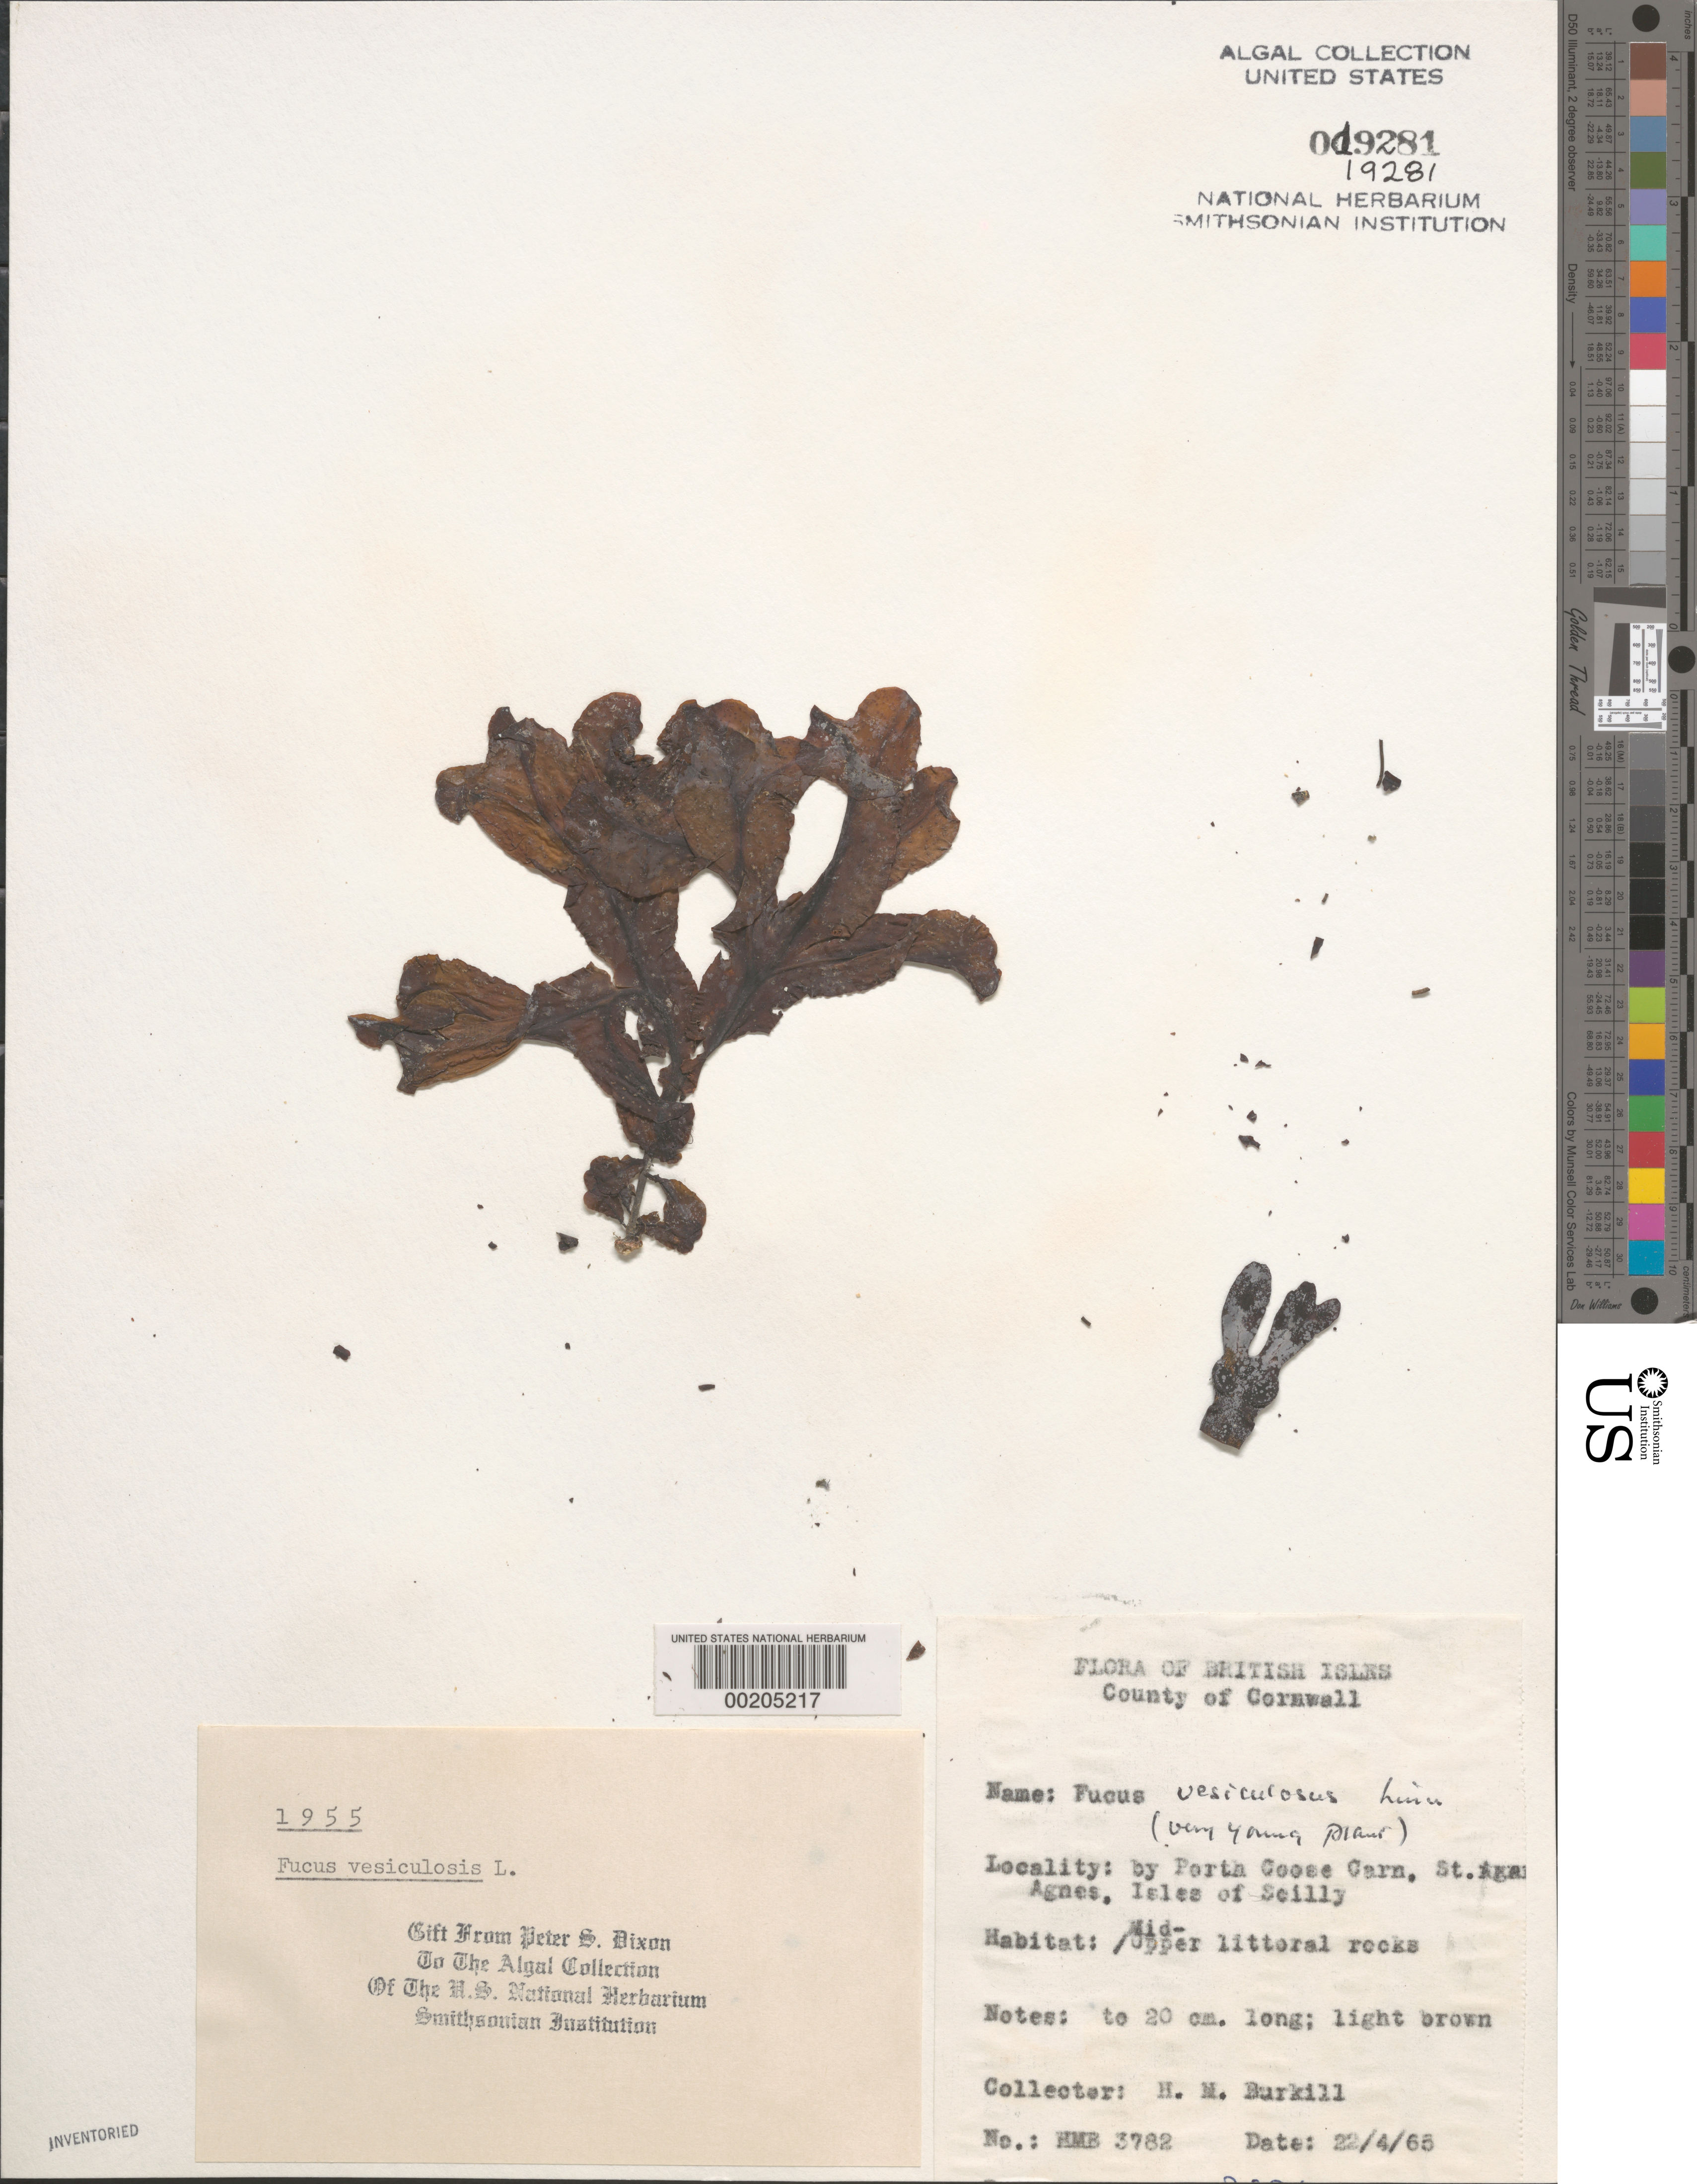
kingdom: Chromista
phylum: Ochrophyta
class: Phaeophyceae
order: Fucales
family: Fucaceae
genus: Fucus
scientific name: Fucus vesiculosus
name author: L.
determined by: Dixon, P. S.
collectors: H. M. Burkill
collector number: HMB 3782 & PSD 1955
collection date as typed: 22 Apr 1965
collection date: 1965-04-22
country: United Kingdom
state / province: England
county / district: Council of the Isles of Scilly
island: St. Agnes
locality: Porth Coose Carn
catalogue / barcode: US 19281